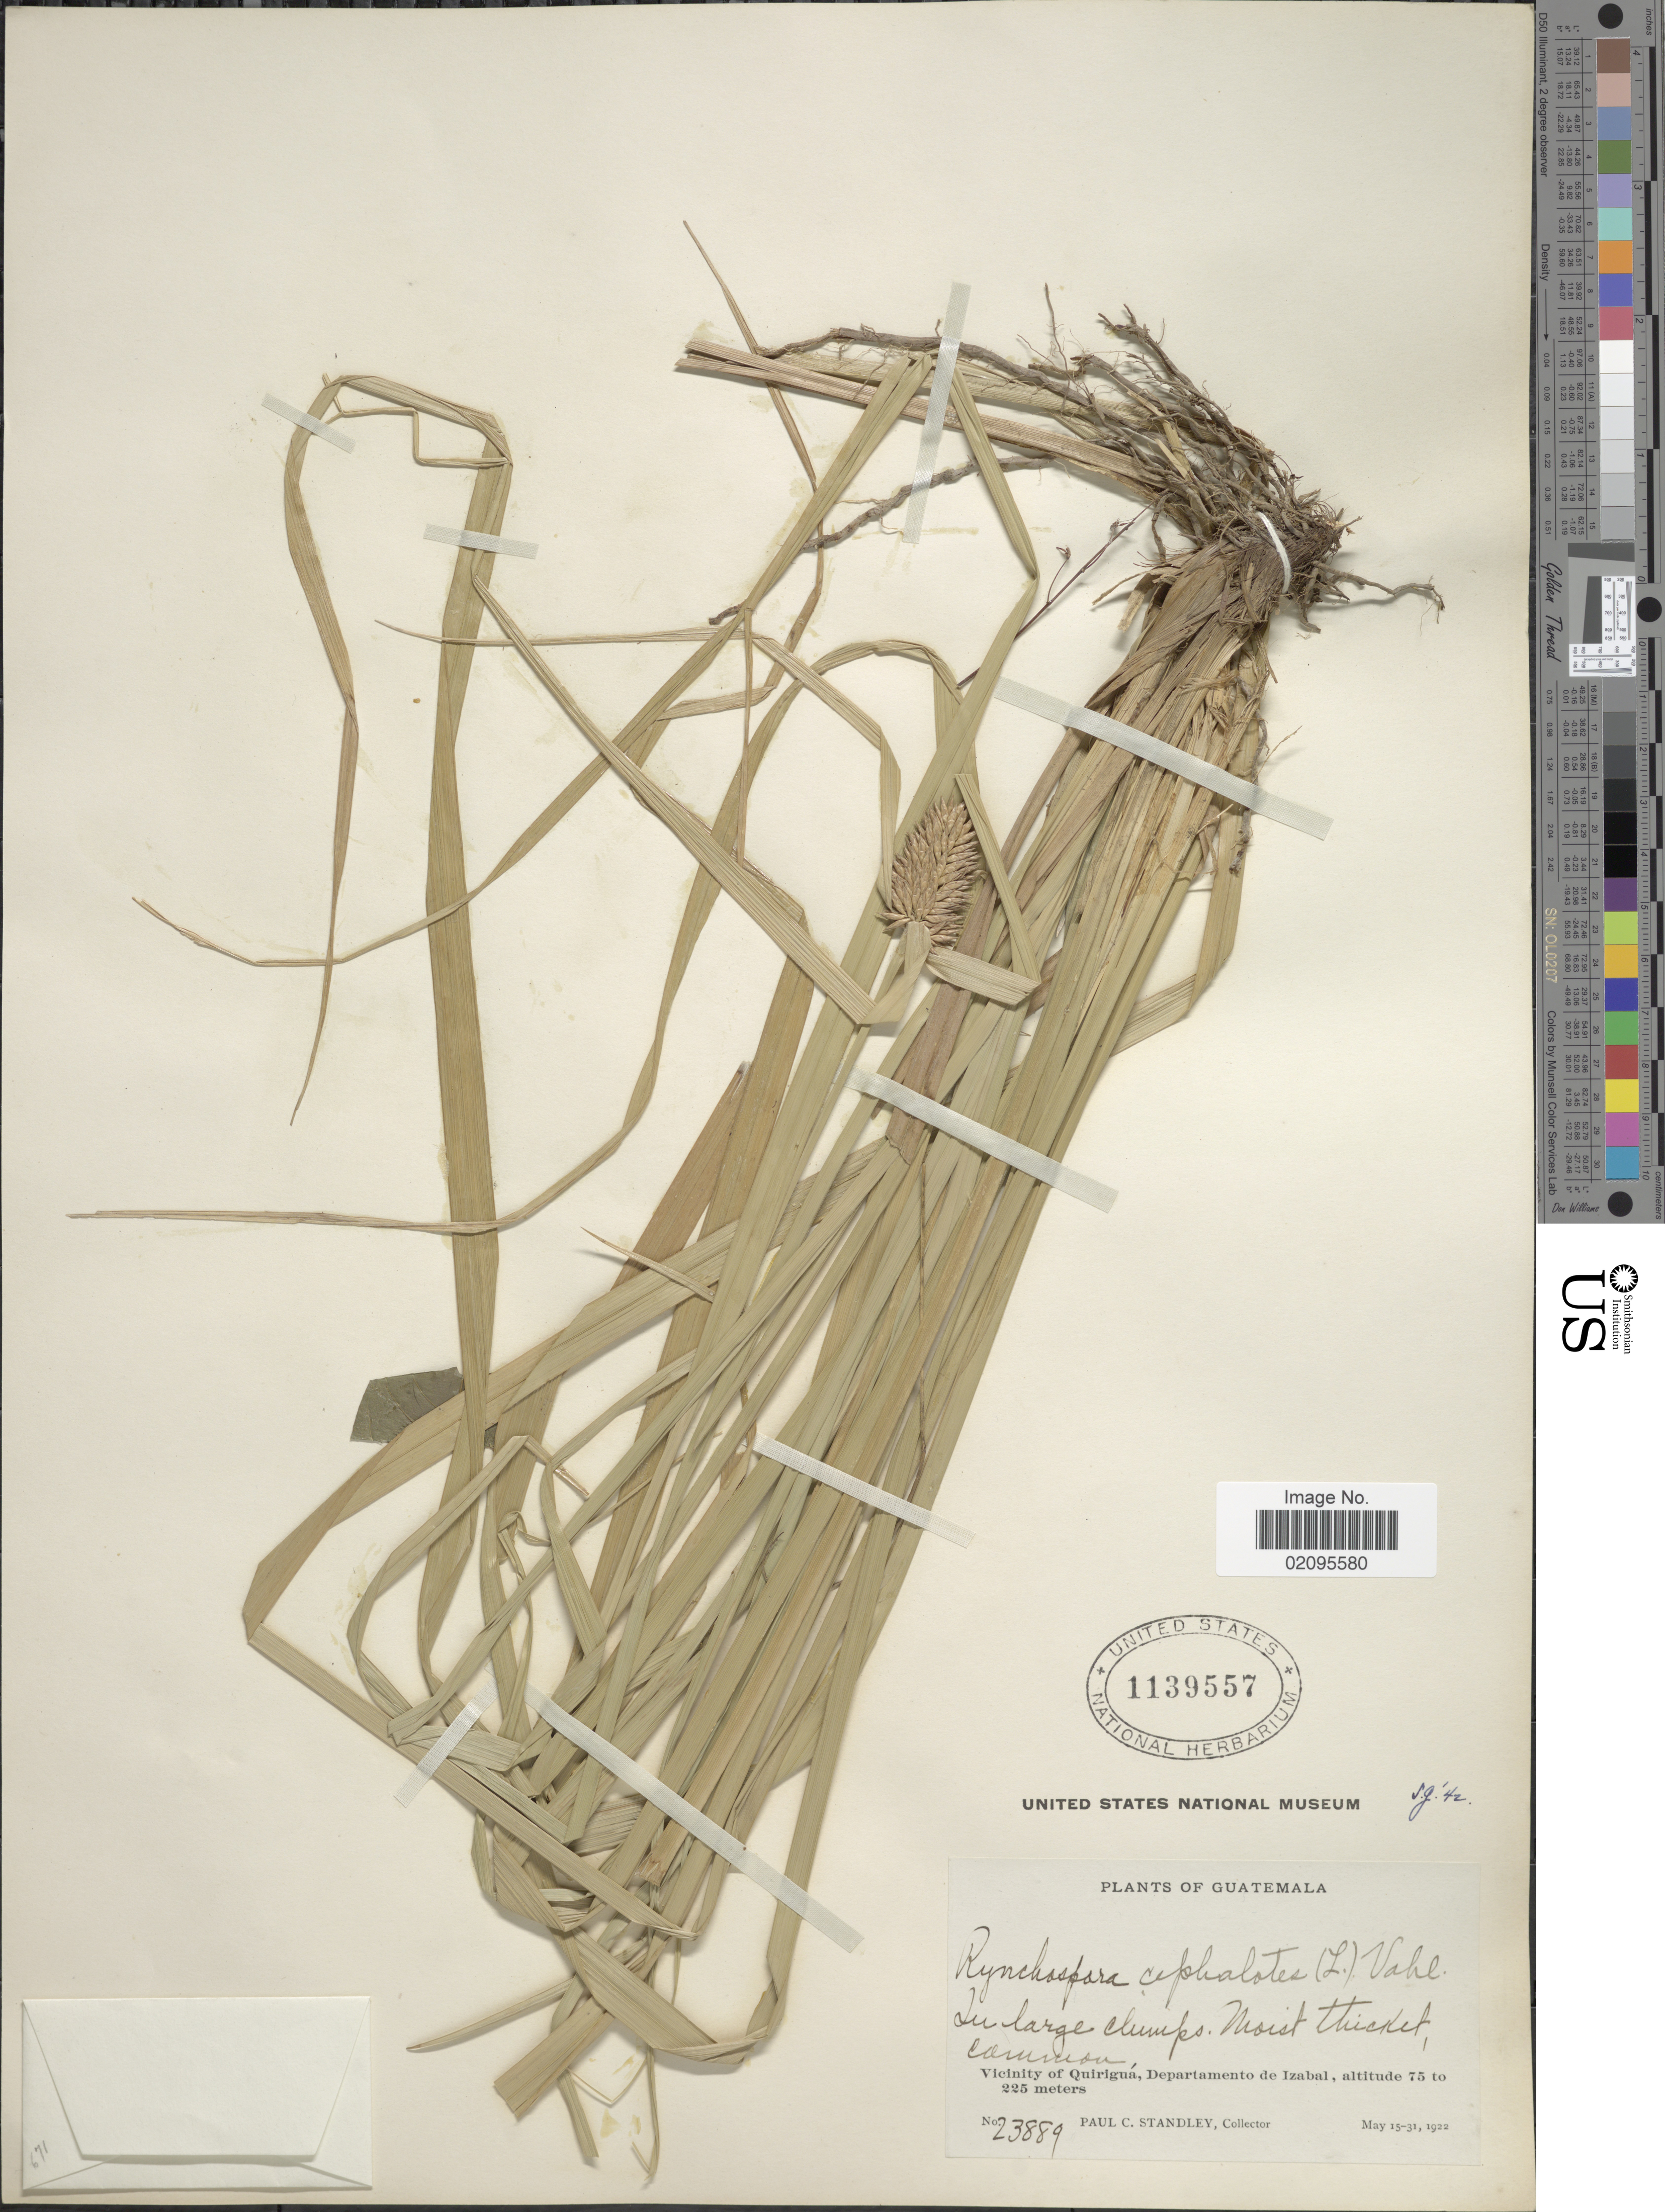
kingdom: Plantae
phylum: Tracheophyta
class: Liliopsida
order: Poales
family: Cyperaceae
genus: Rhynchospora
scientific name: Rhynchospora cephalotes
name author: (L.) Vahl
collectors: P. C. Standley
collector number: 23889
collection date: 1922-05-15/1922-05-31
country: Guatemala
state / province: Izabal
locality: Moist thicket, common, Vicinity of Quirigua.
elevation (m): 75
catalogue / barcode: US 1139557